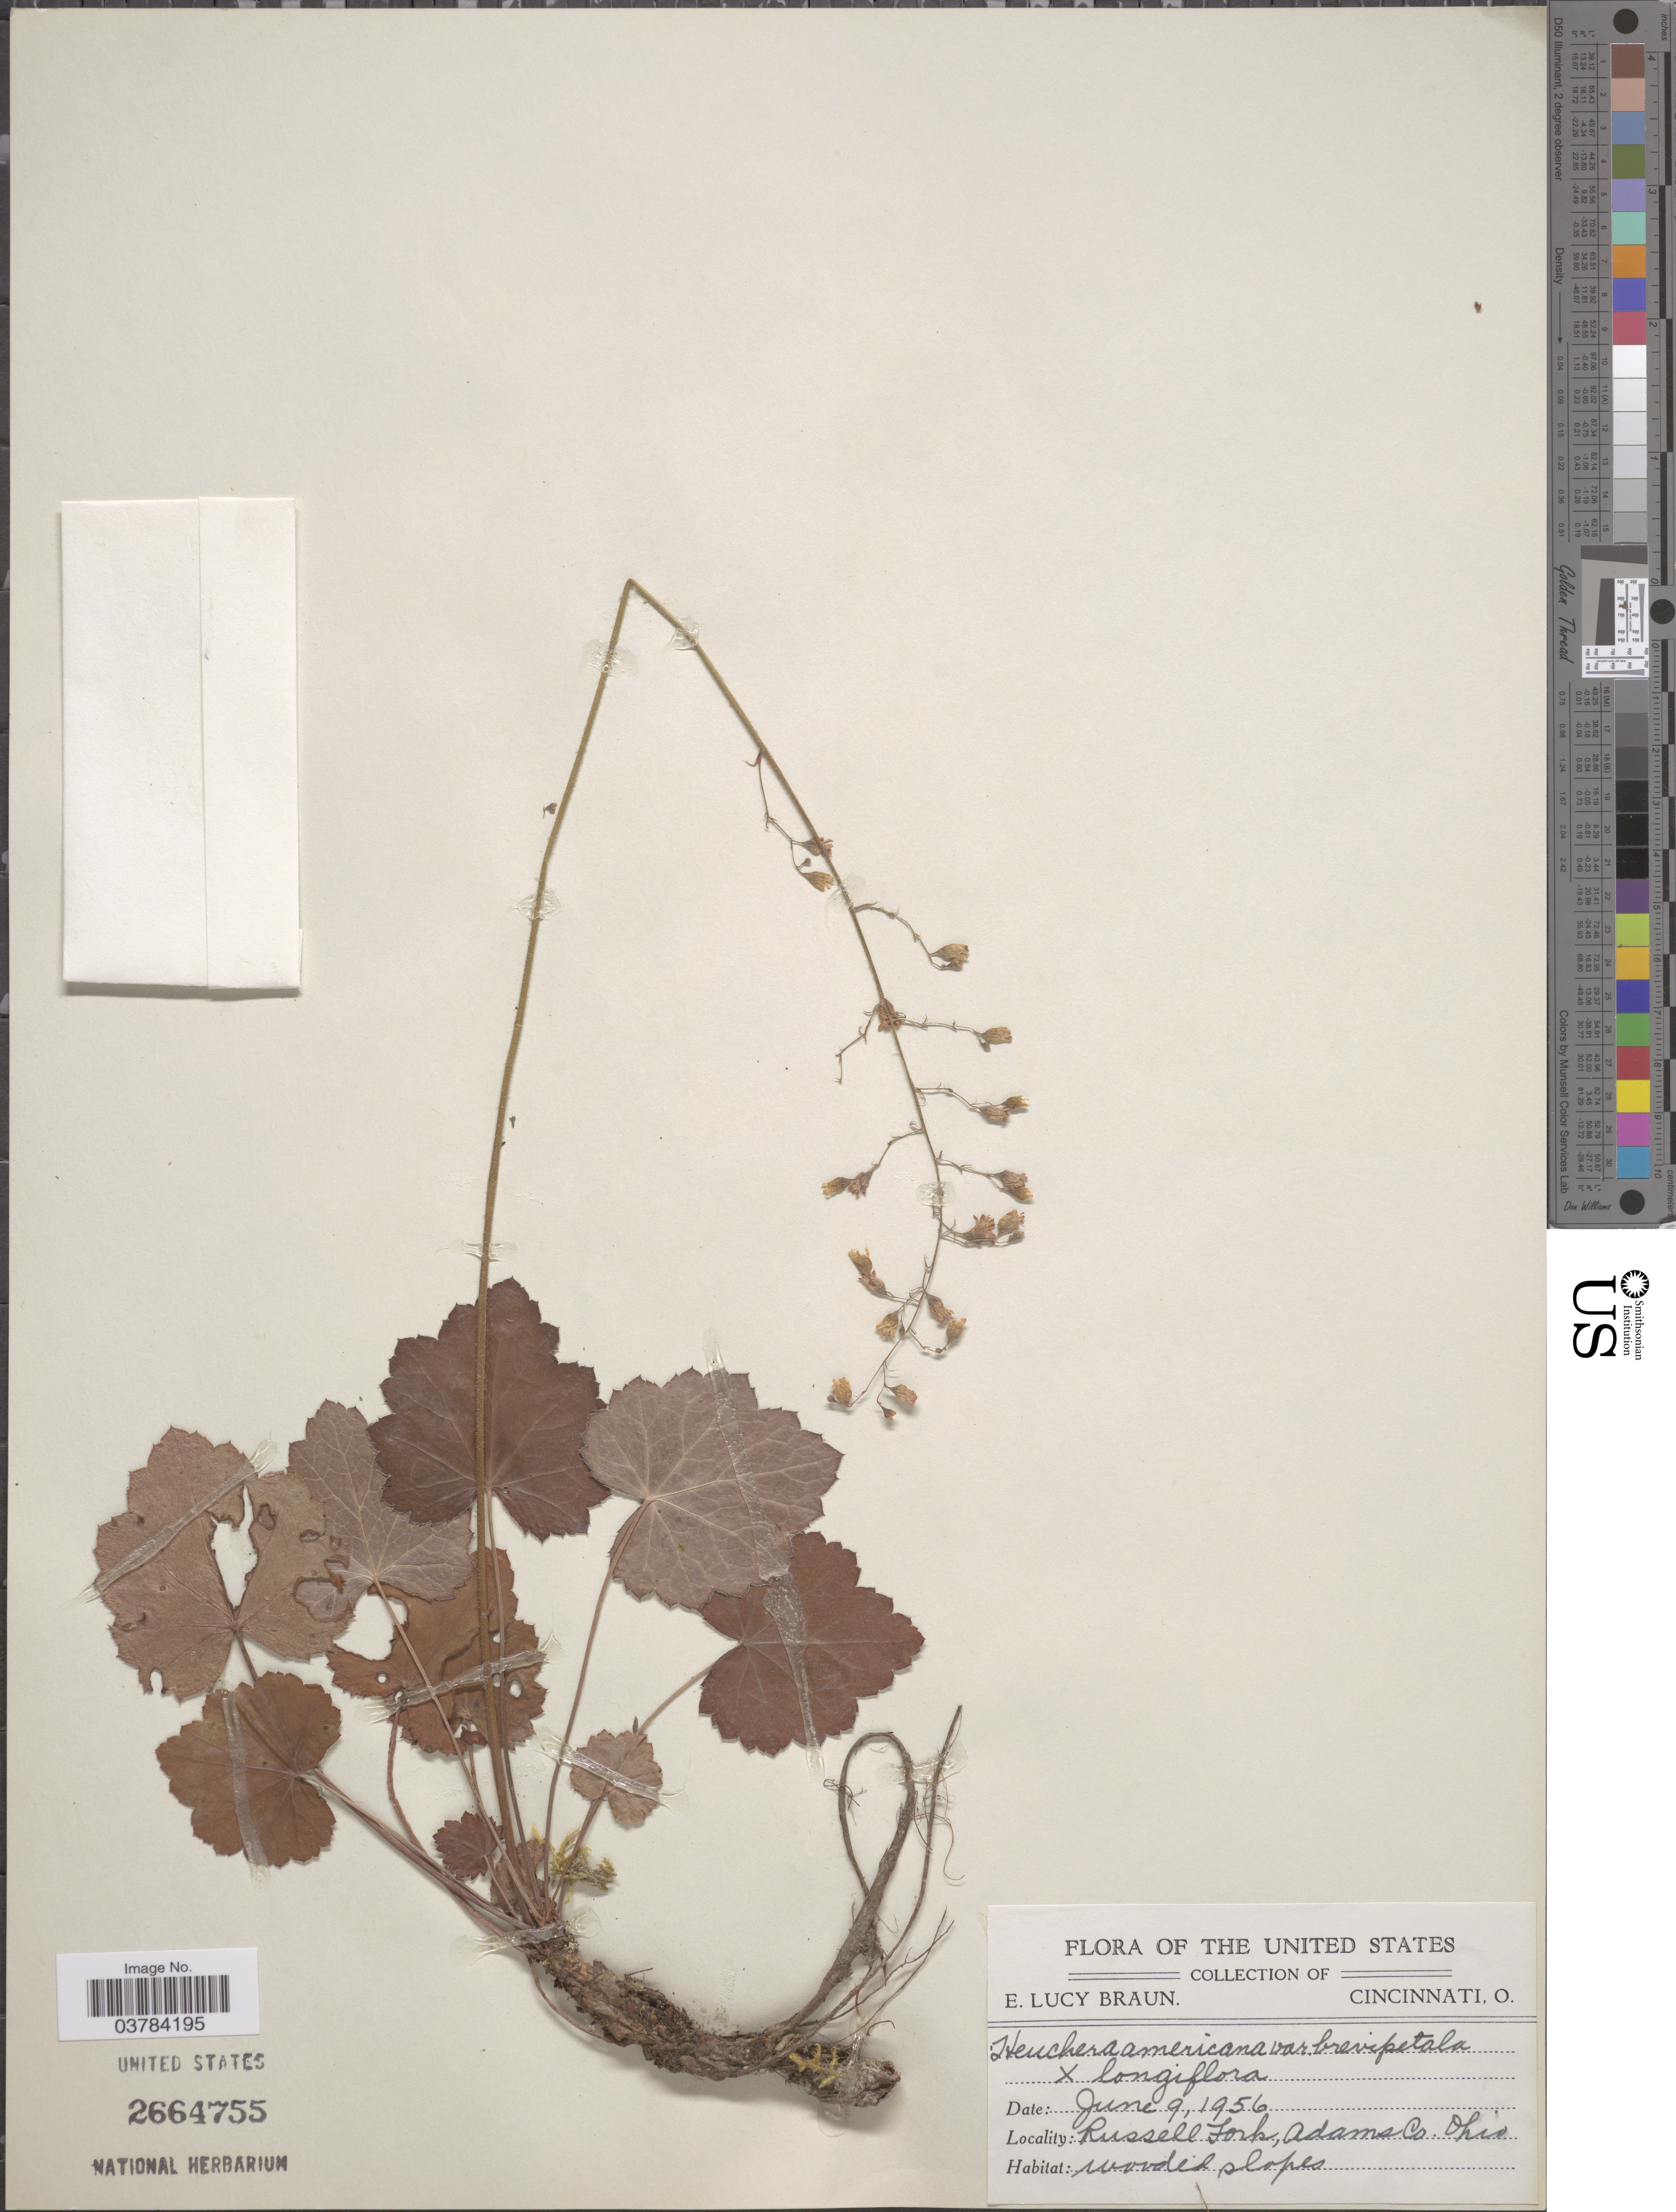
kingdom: Plantae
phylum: Tracheophyta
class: Magnoliopsida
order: Saxifragales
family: Saxifragaceae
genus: Heuchera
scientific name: Heuchera americana x H. longiflora Rydb.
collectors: E. L. Braun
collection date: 1956-06-09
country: United States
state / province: Ohio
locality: Russell Fork, Adams Co.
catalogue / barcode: US 2664755